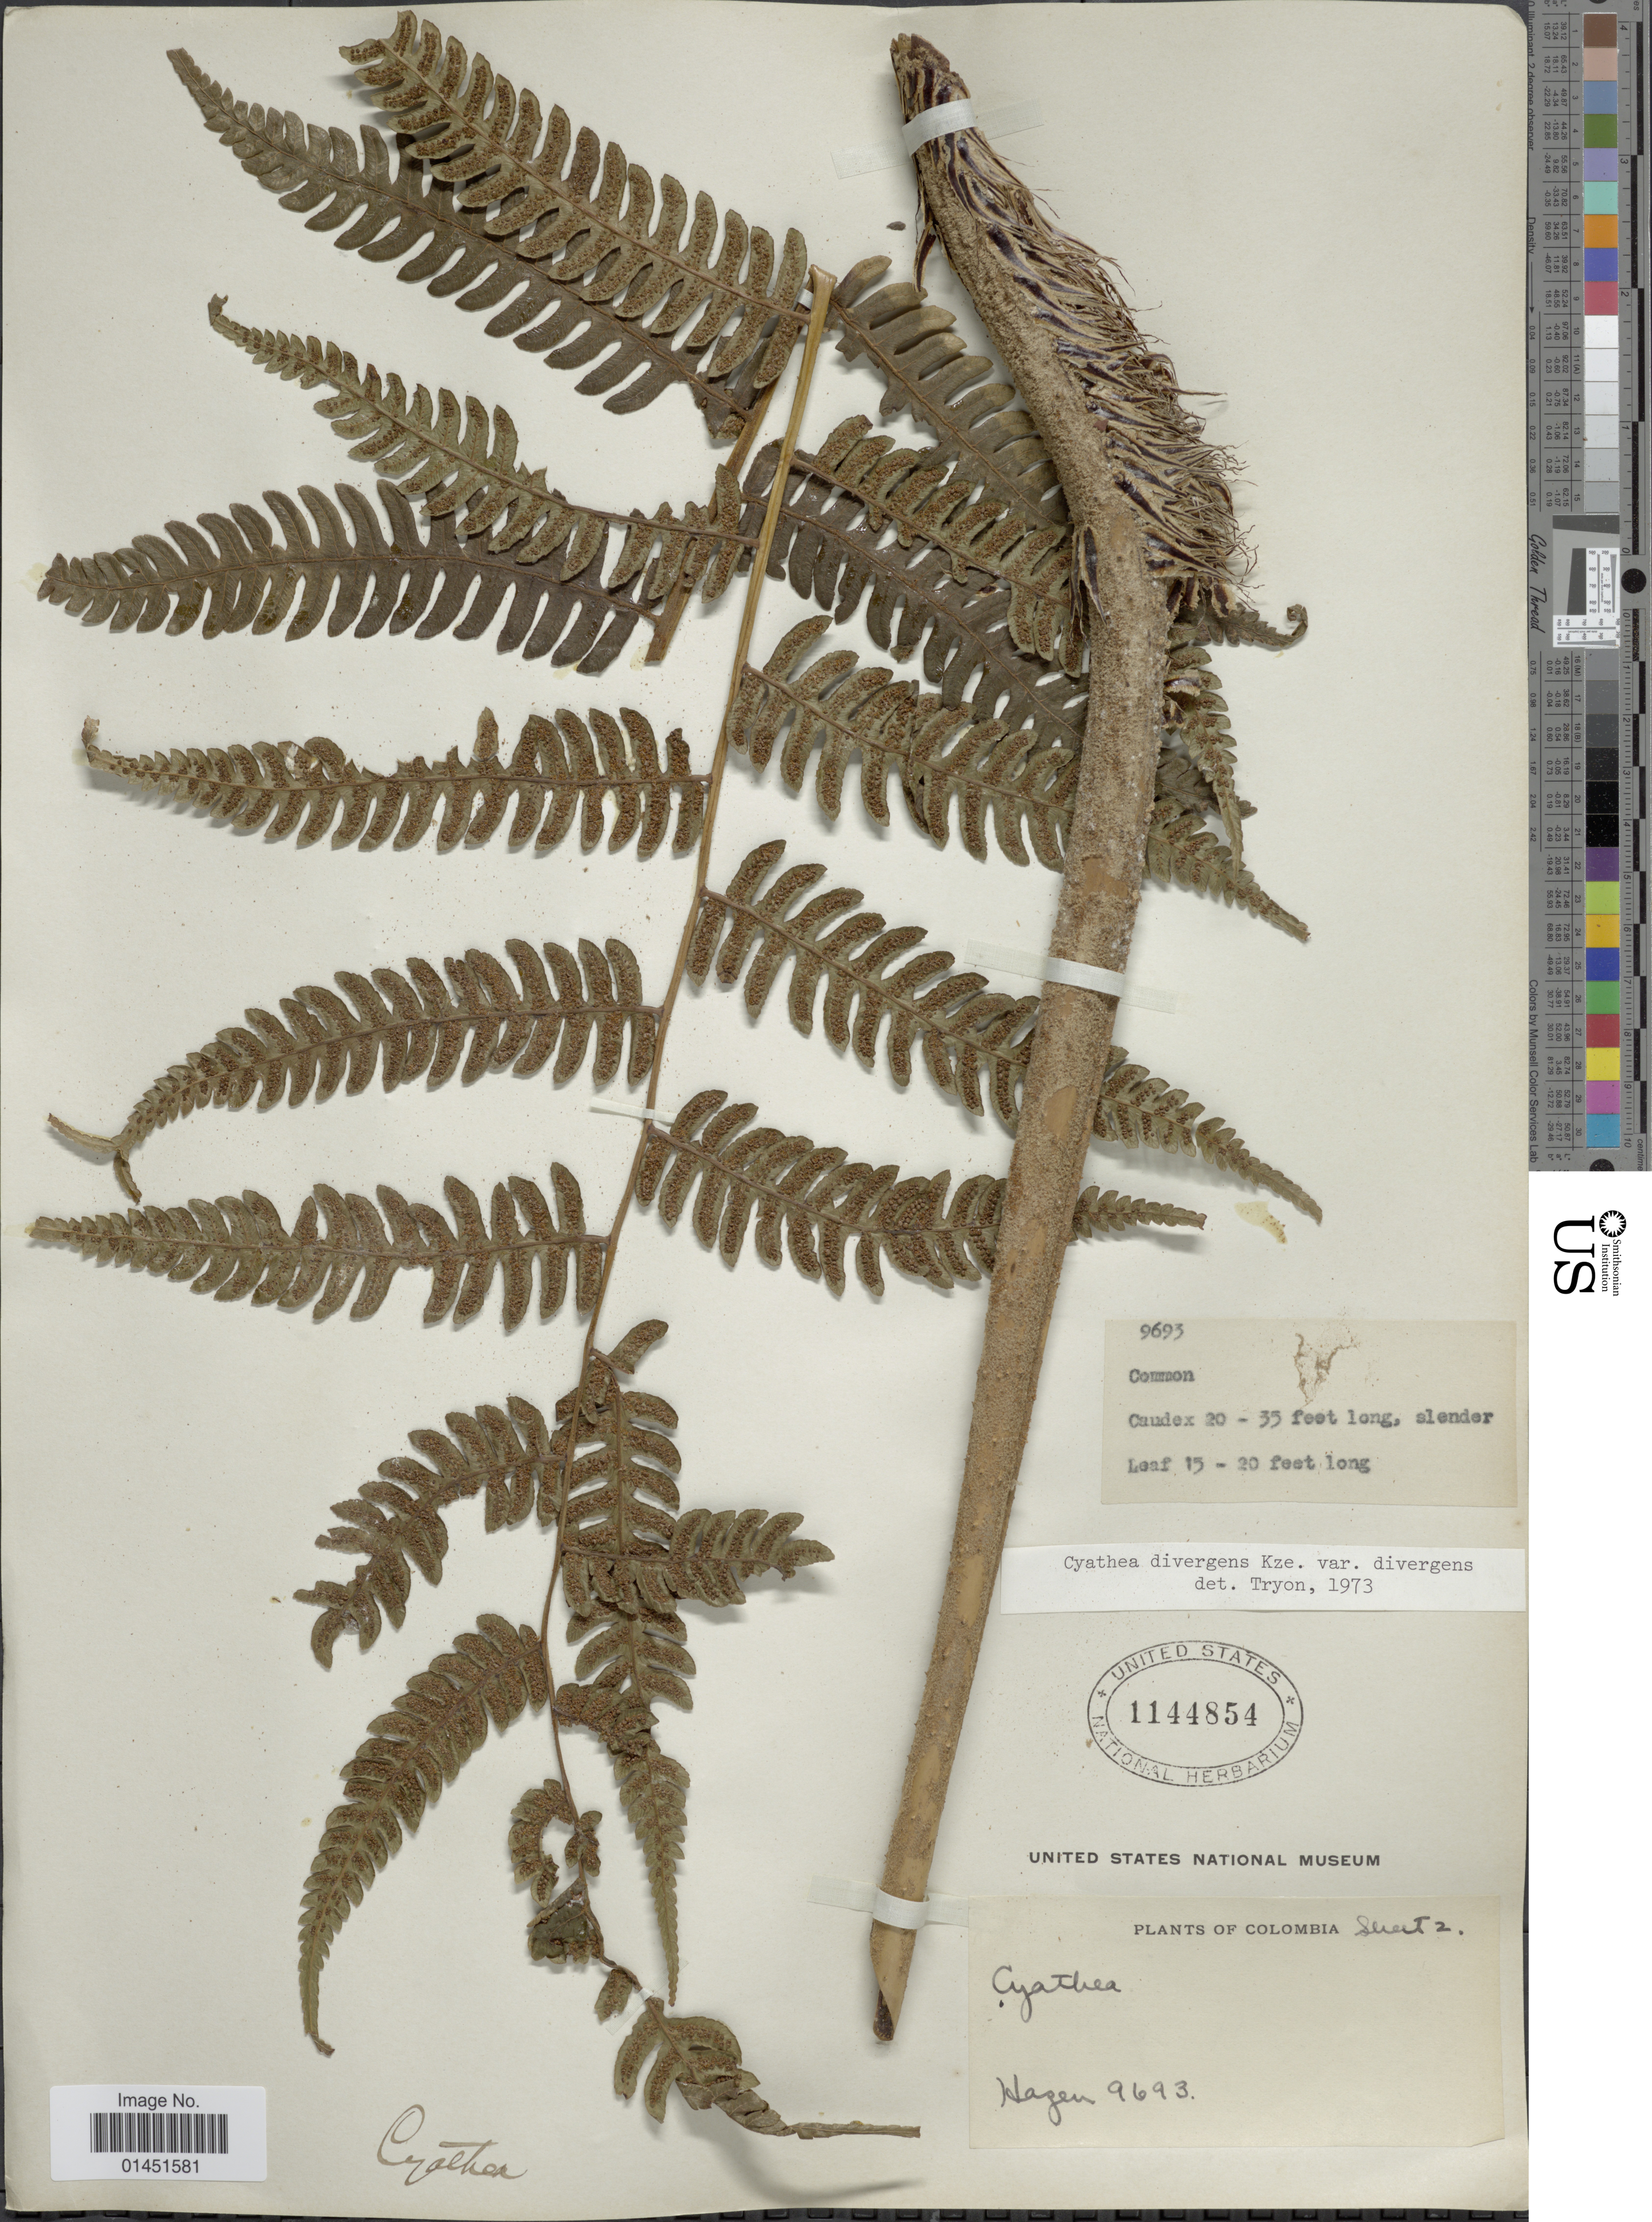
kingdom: Plantae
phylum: Tracheophyta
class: Polypodiopsida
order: Cyatheales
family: Cyatheaceae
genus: Cyathea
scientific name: Cyathea divergens var. divergens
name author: Kunze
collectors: Hazen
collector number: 9693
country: Colombia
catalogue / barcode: US 1144854